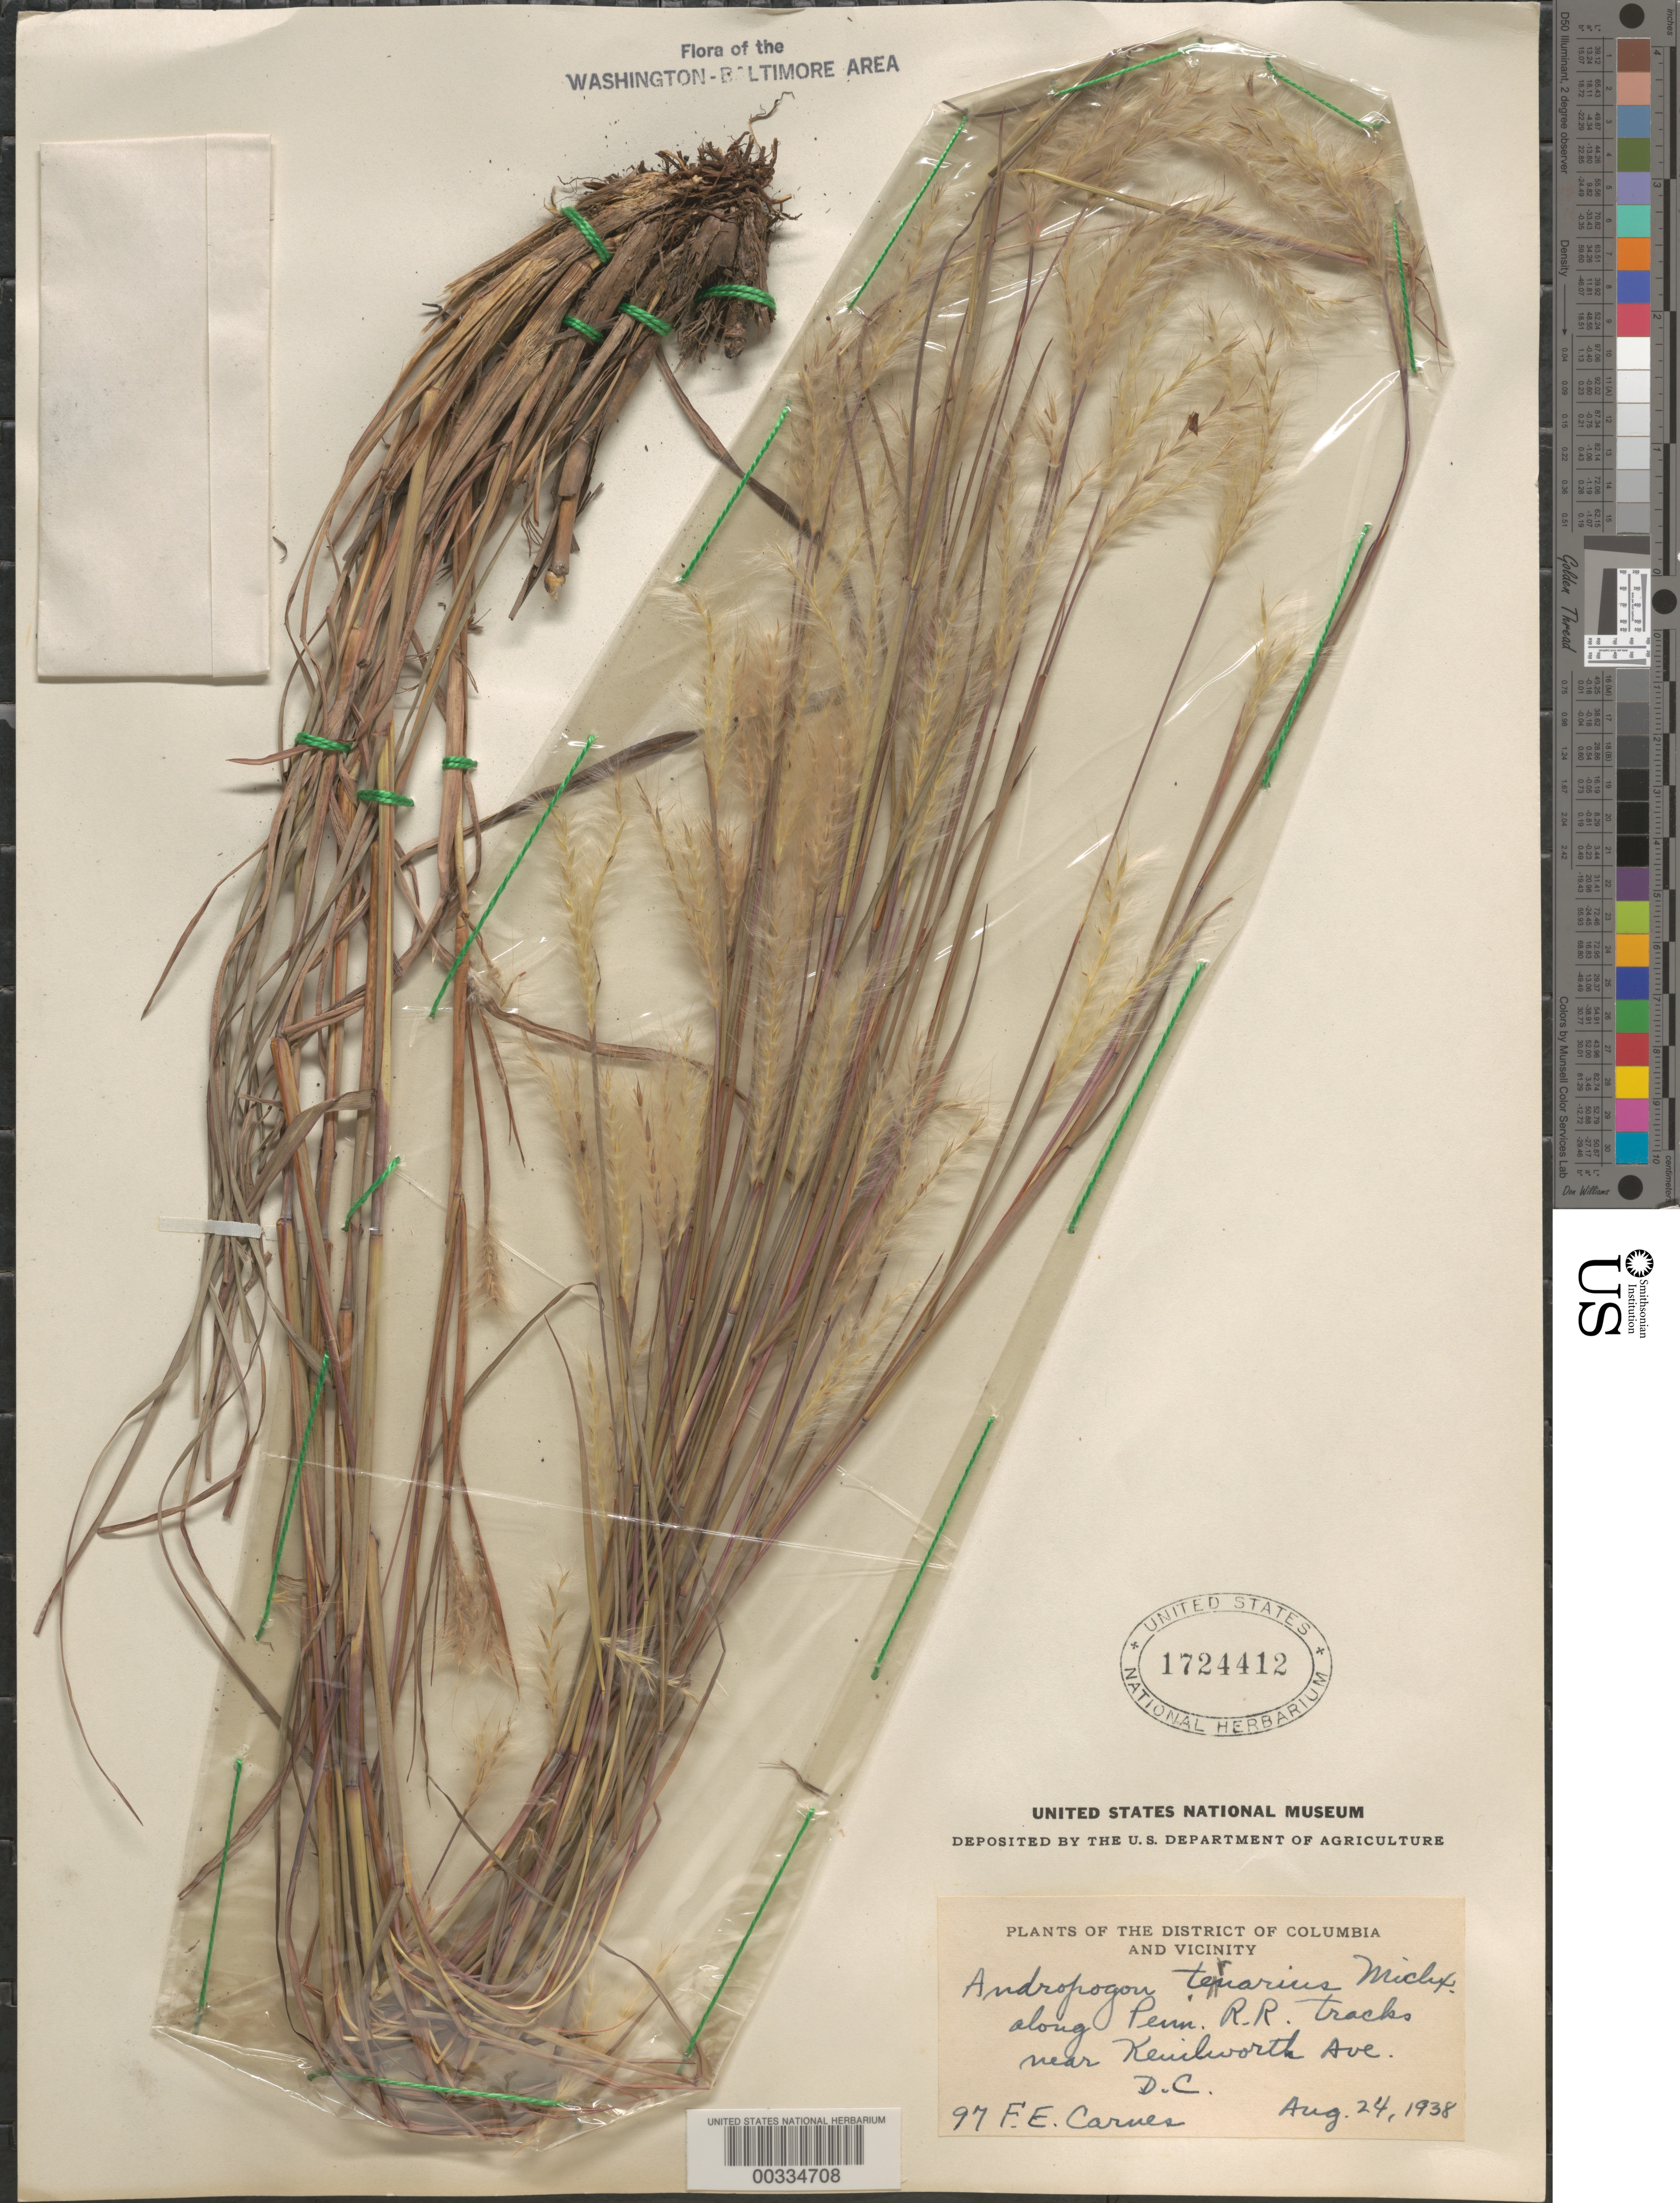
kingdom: Plantae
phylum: Tracheophyta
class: Liliopsida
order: Poales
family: Poaceae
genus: Andropogon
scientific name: Andropogon ternarius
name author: Michx.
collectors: F. Carnes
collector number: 97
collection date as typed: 24 Aug 1938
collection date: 1938-08-24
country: United States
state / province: District of Columbia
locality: Along Penn. R.R. Tracks near Kenilworth Ave.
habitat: Along tracks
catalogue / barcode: US 1724412